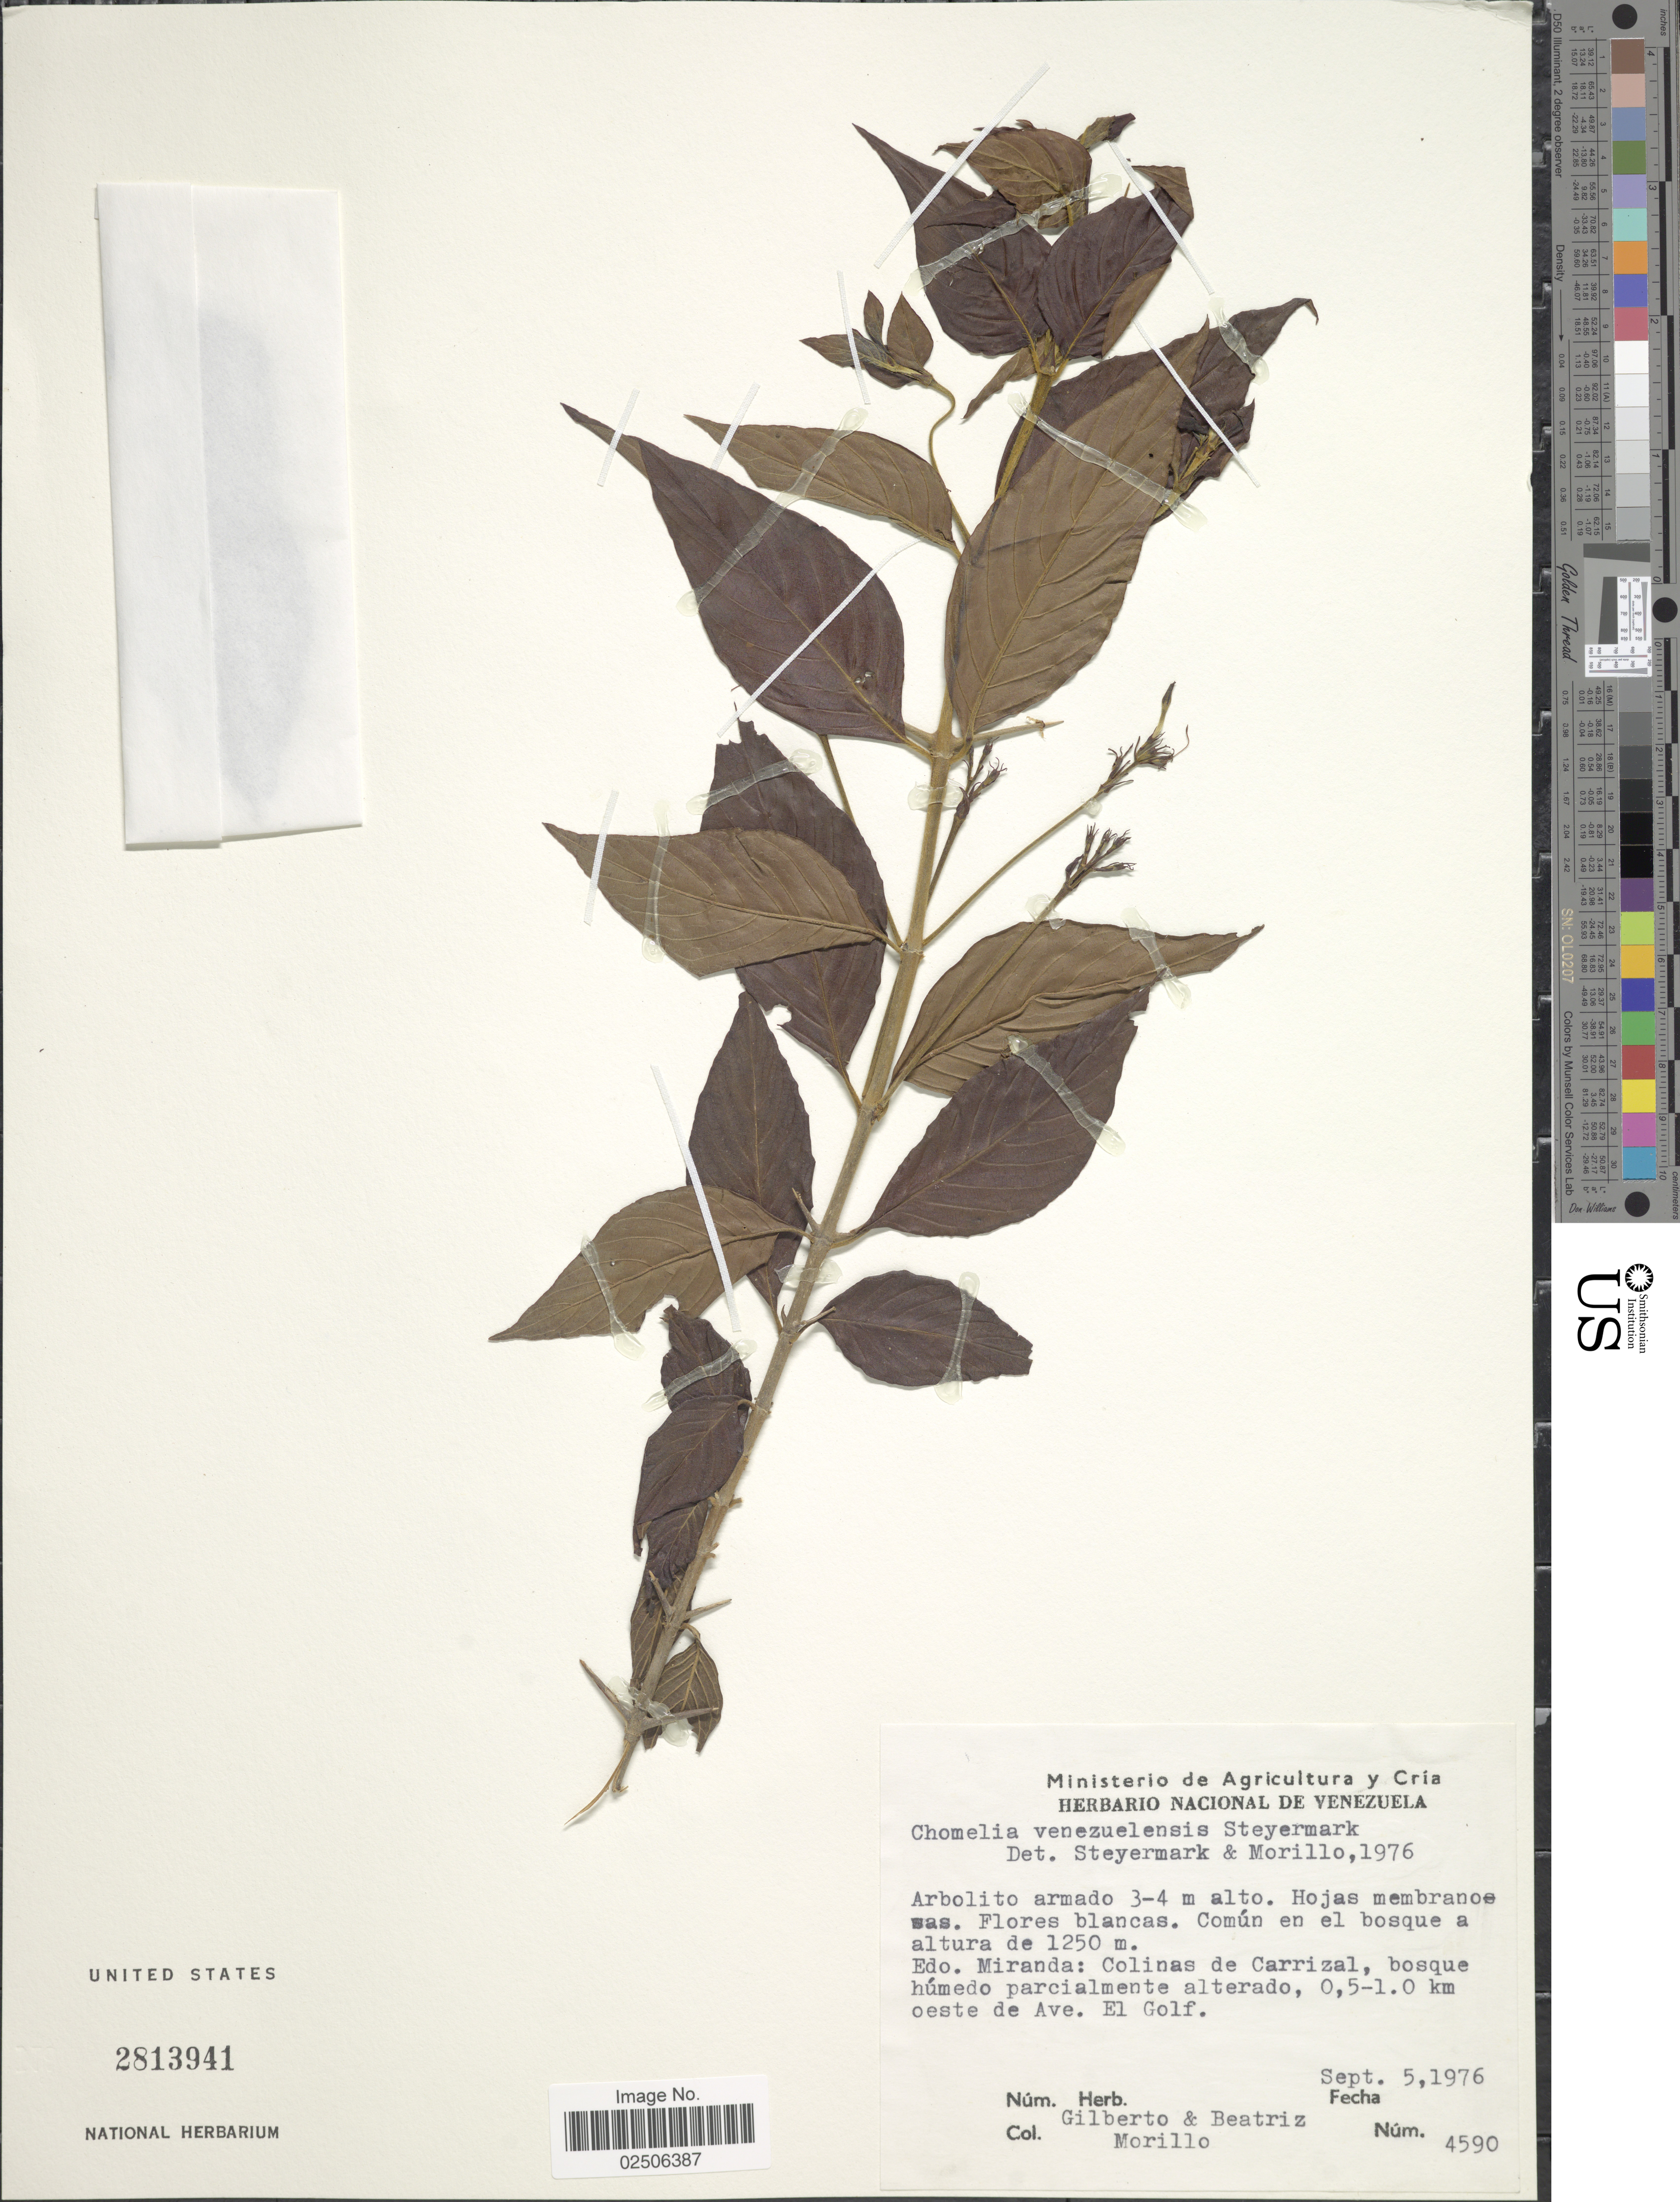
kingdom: Plantae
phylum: Tracheophyta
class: Magnoliopsida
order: Gentianales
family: Rubiaceae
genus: Chomelia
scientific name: Chomelia venezuelensis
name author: Steyerm.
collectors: G. N. Morillo & B. Morillo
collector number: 4590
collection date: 1976-09-05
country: Venezuela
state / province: Miranda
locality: Colinas de Carrizal, bosque humedo parcialmento alterado, 0.5-1.0 km oeste Ave. El Golf.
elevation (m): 1250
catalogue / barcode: US 2813941